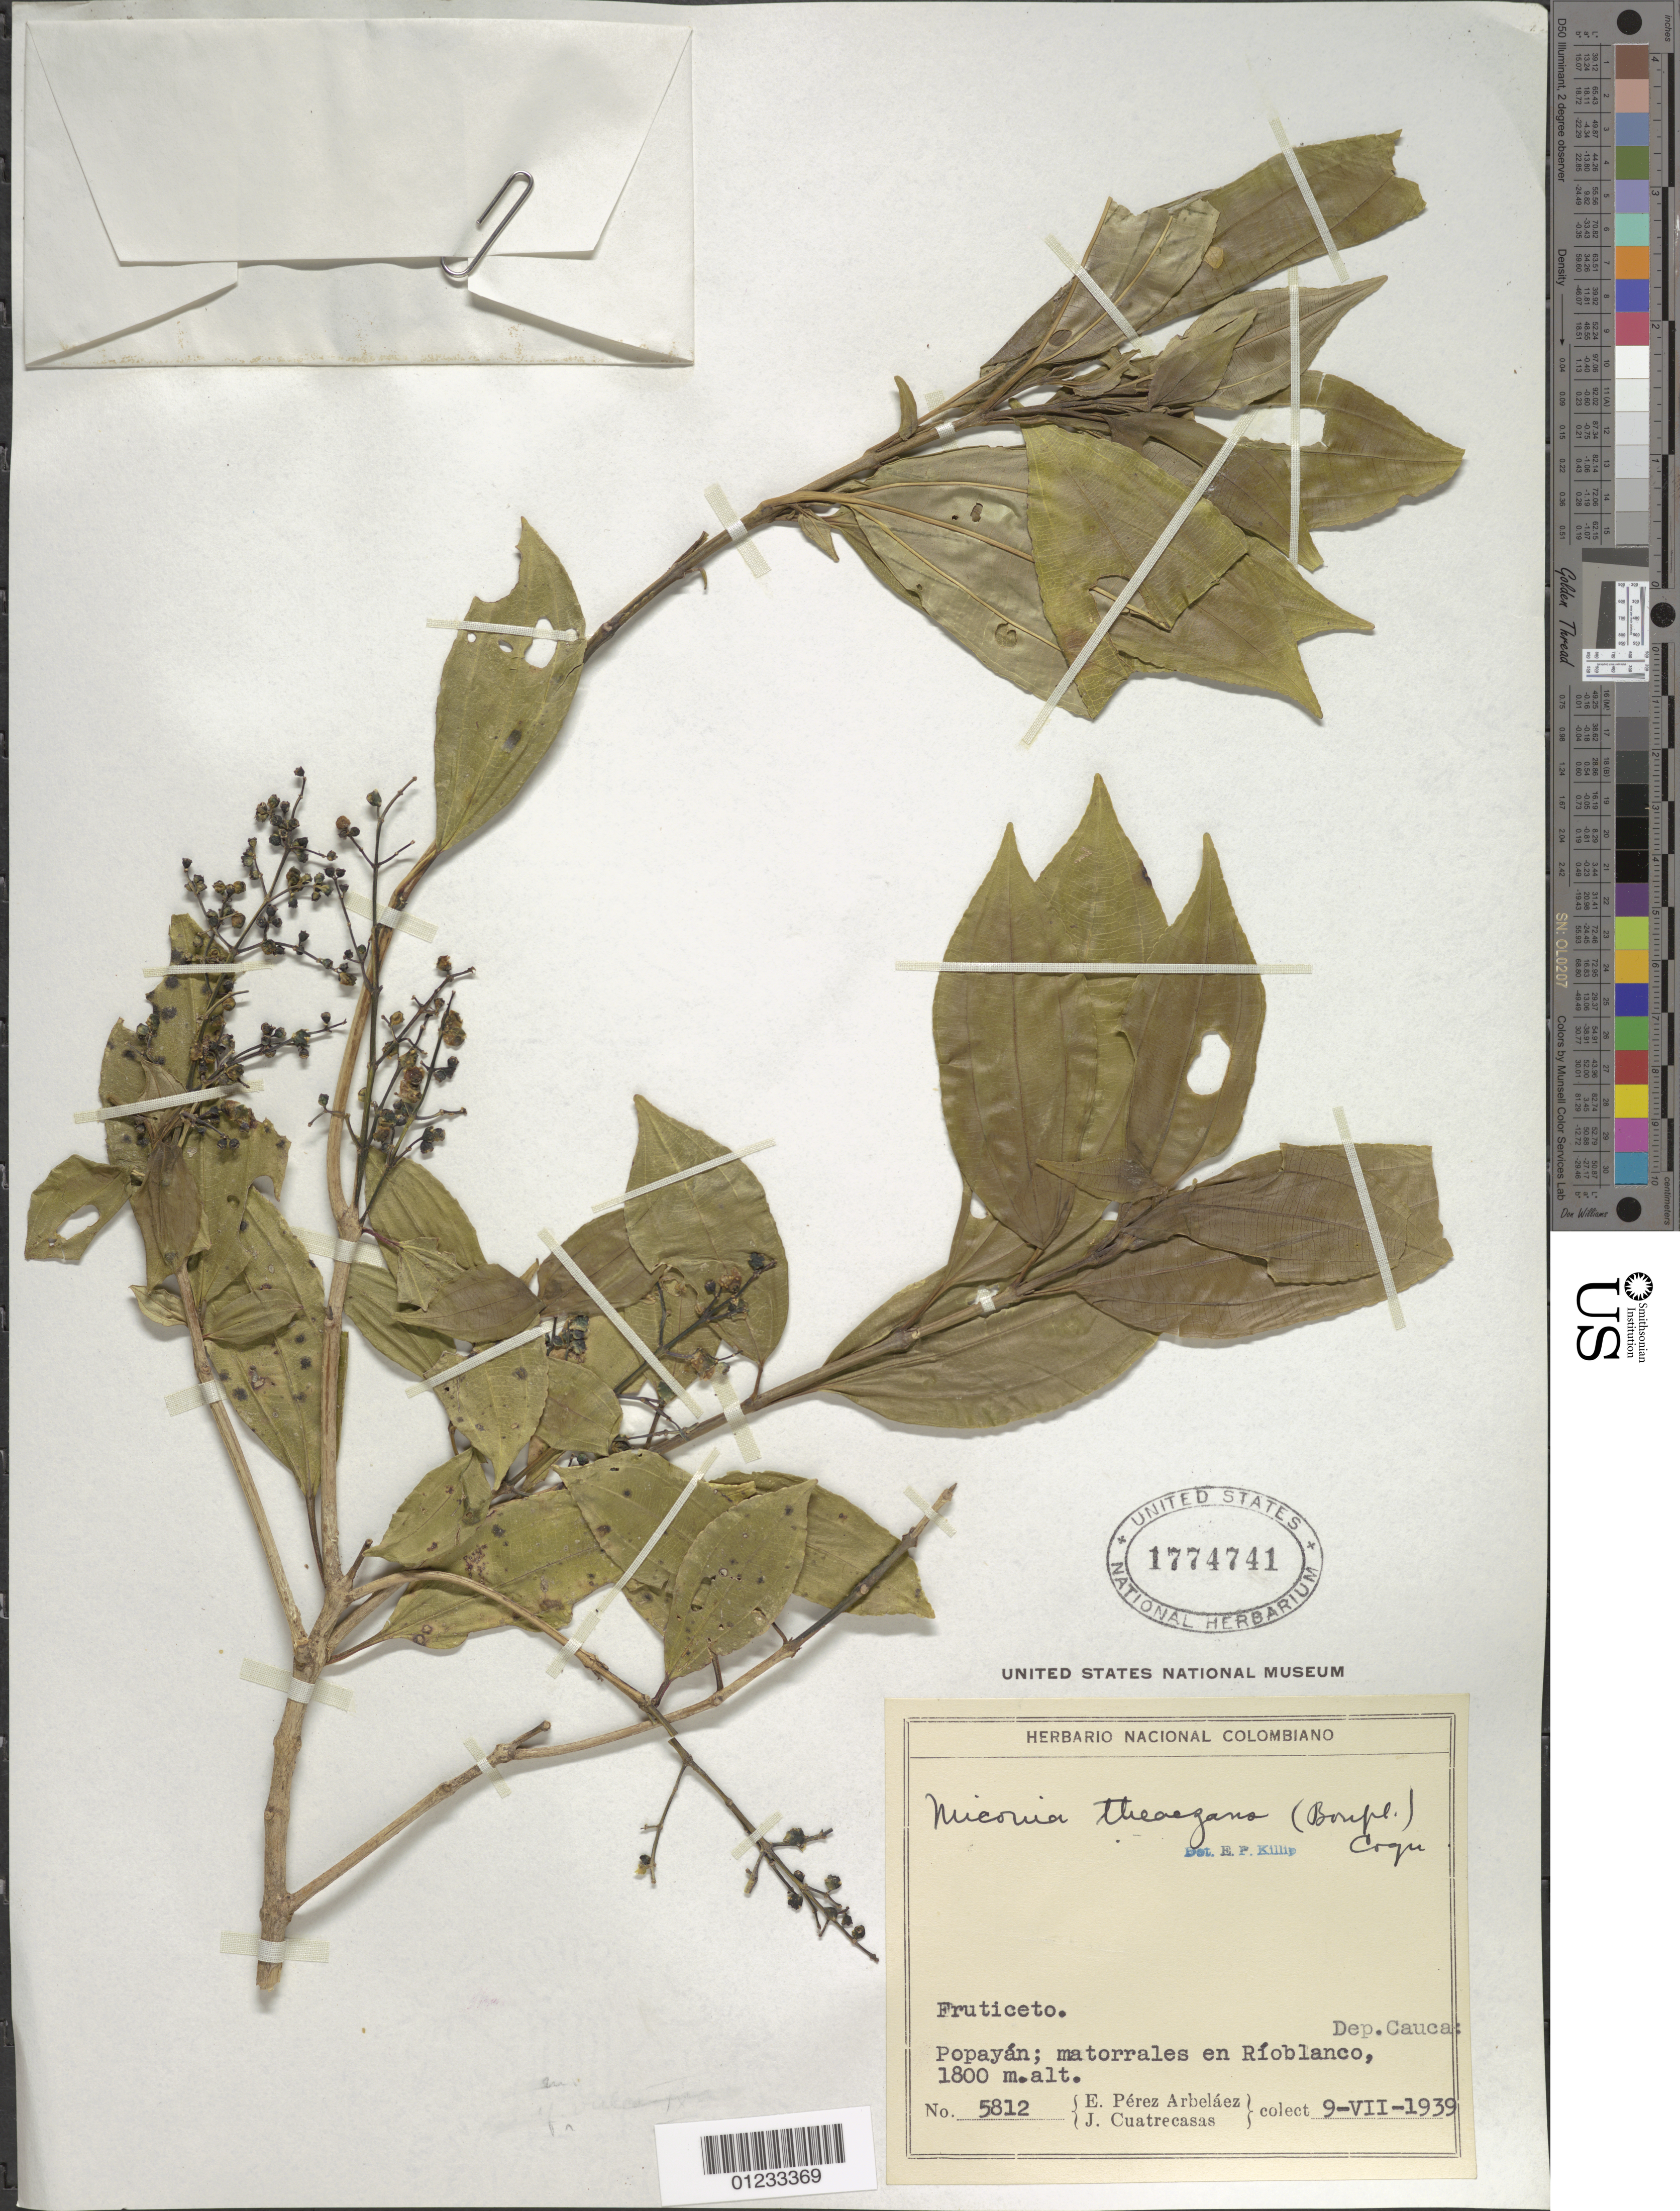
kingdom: Plantae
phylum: Tracheophyta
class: Magnoliopsida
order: Myrtales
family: Melastomataceae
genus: Miconia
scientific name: Miconia theizans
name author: (Bonpl.) Cogn.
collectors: E. Pérez Arbeláez & J. Cuatrecasas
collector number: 5812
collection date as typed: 9 Jul 1939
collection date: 1939-07-09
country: Colombia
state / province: Cauca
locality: Dep. Cauca. Popayan, matorrales en Rio Blanco.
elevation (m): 1800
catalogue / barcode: US 1774741